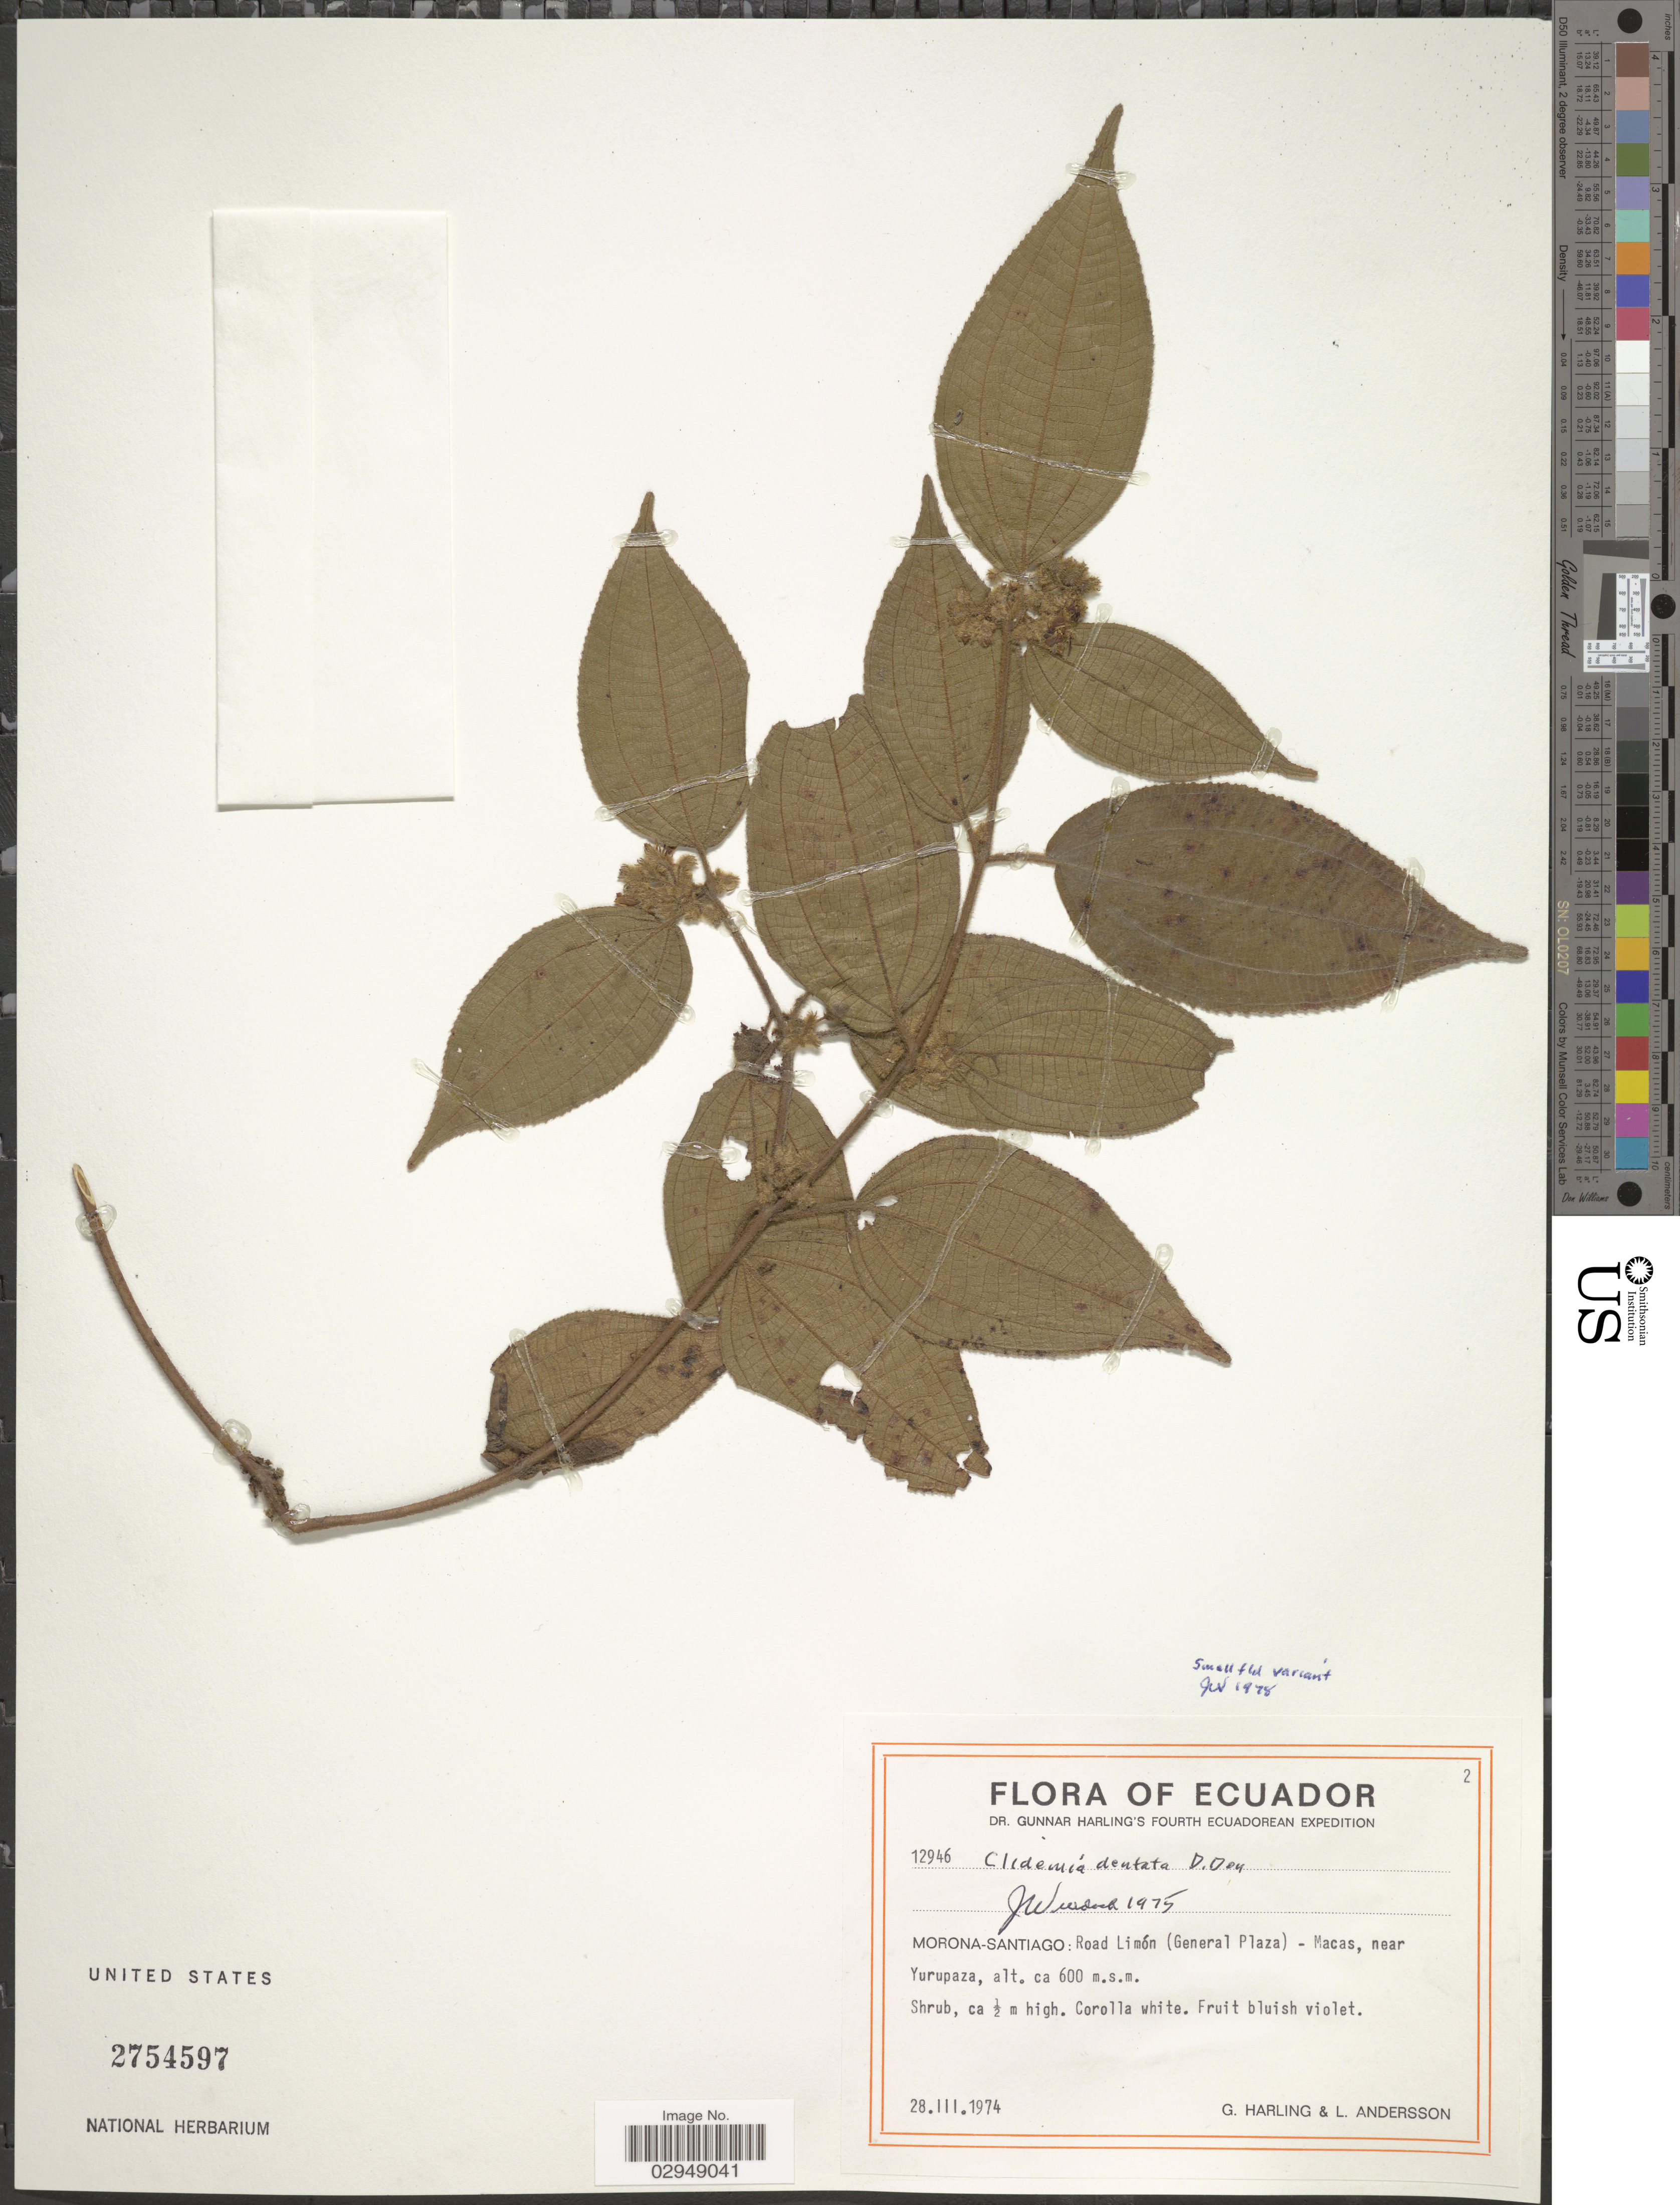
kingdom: Plantae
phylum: Tracheophyta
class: Magnoliopsida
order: Myrtales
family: Melastomataceae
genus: Clidemia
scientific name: Clidemia dentata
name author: D. Don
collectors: G. Harling & L. Andersson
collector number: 12946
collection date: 1974-03-28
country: Ecuador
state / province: Morona-Santiago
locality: Road Limón (General Plaza) - Macas, near Yurupaza.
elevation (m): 600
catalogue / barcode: US 2754597